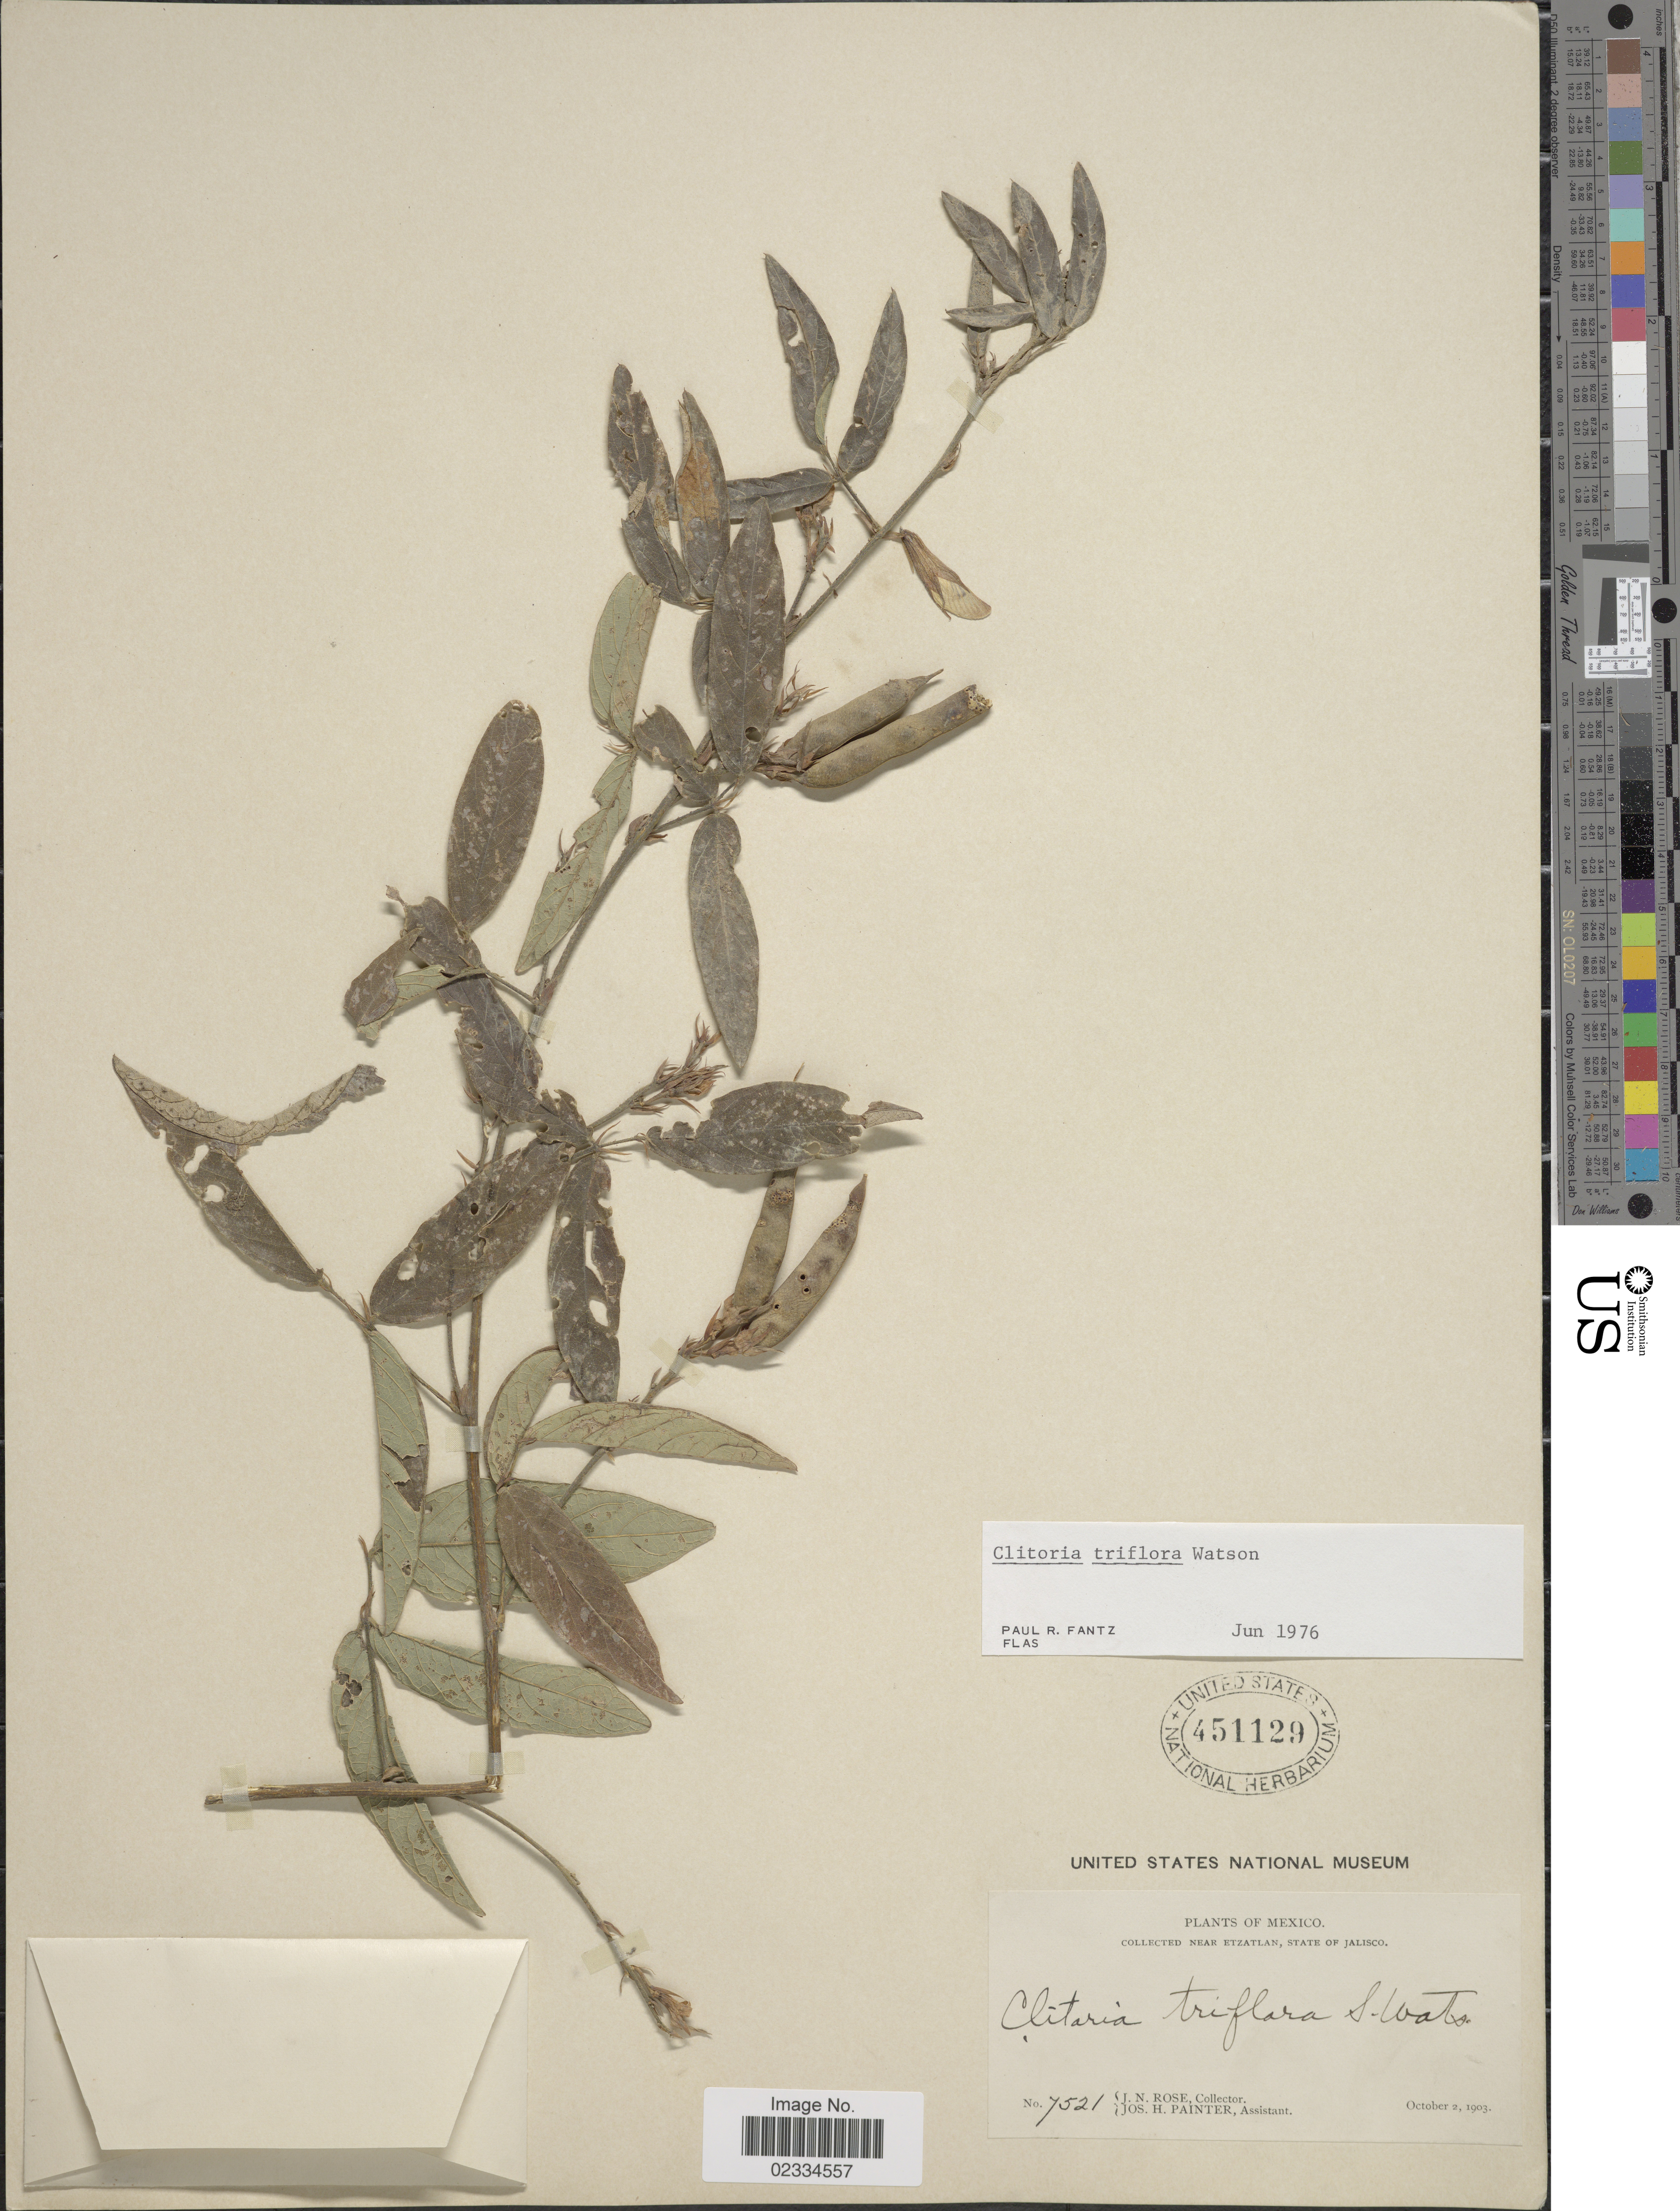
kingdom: Plantae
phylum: Tracheophyta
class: Magnoliopsida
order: Fabales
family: Fabaceae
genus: Clitoria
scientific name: Clitoria triflora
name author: S. Watson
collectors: J. N. Rose & J. H. Painter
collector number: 7521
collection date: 1903-10-02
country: Mexico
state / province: Jalisco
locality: Near Etzatlan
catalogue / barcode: US 451129